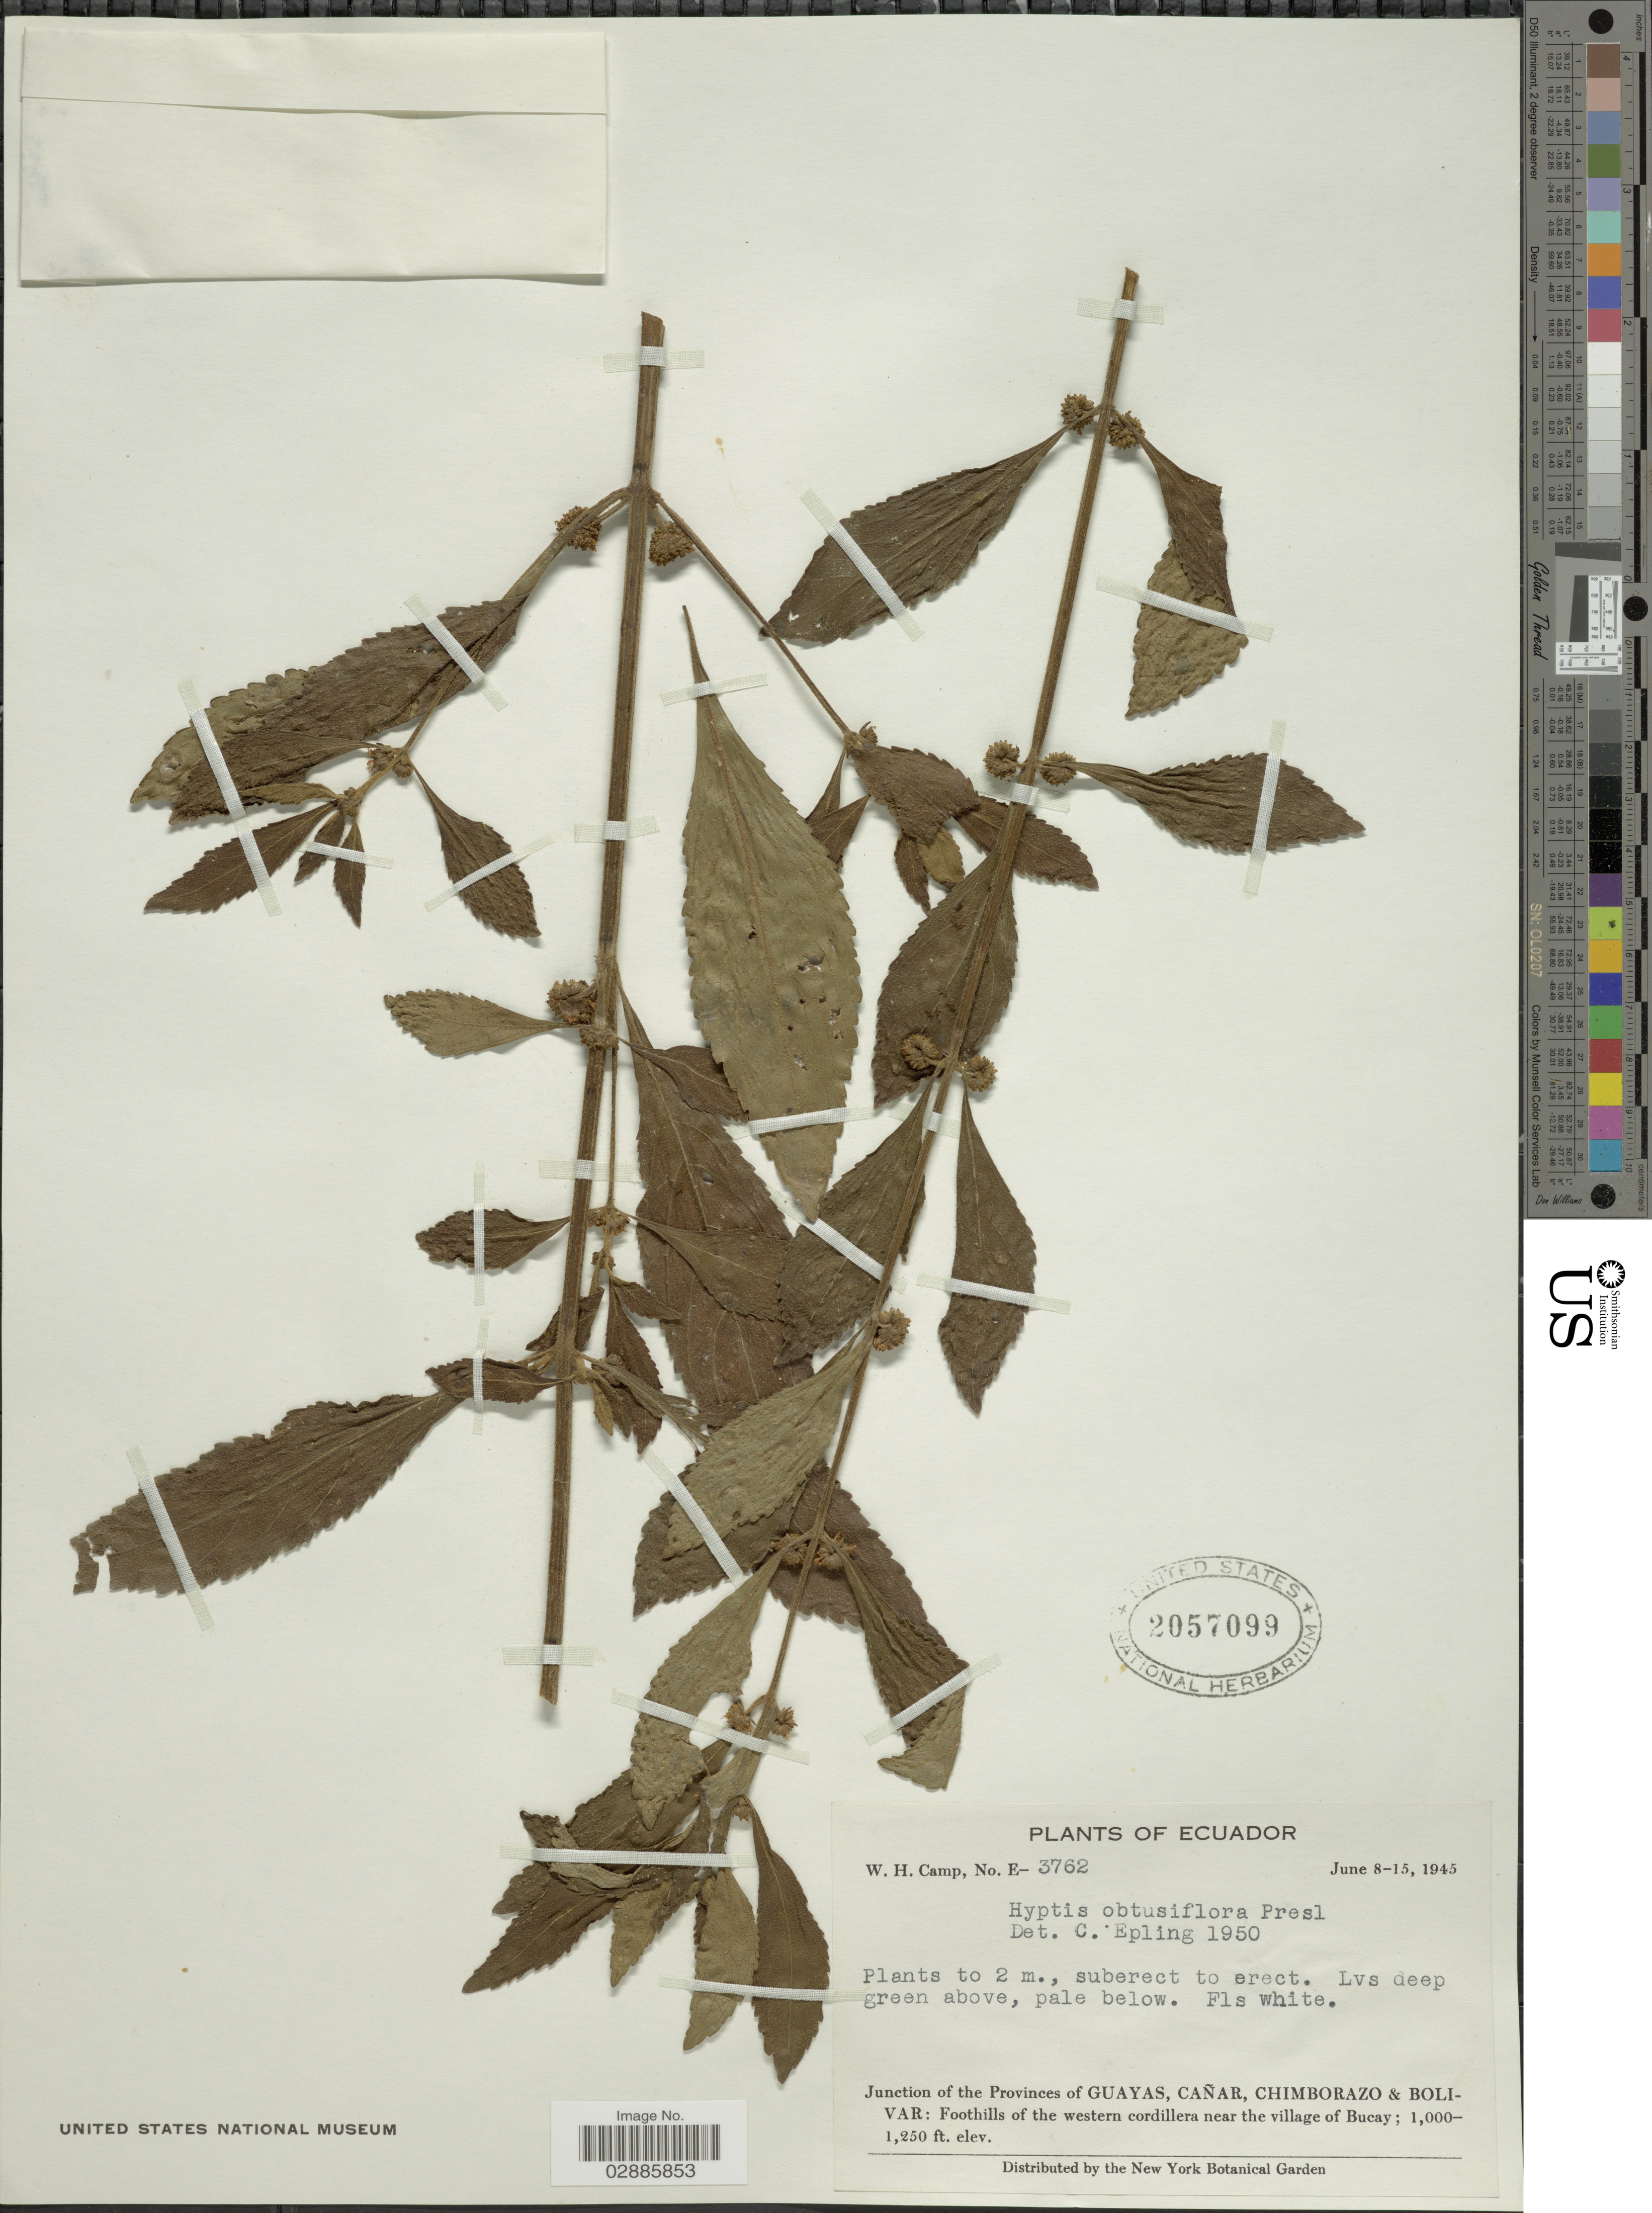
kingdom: Plantae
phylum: Tracheophyta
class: Magnoliopsida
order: Lamiales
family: Lamiaceae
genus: Hyptis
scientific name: Hyptis obtusiflora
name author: C. Presl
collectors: W. H. Camp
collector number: E-3762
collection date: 1945-06-08/1945-06-15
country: Ecuador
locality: Junction of the Provinces of Guayas, Cañar, Chimborazo & Bolivar: Foothills of the western cordillera near the village of Bucay.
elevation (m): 305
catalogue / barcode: US 2057099